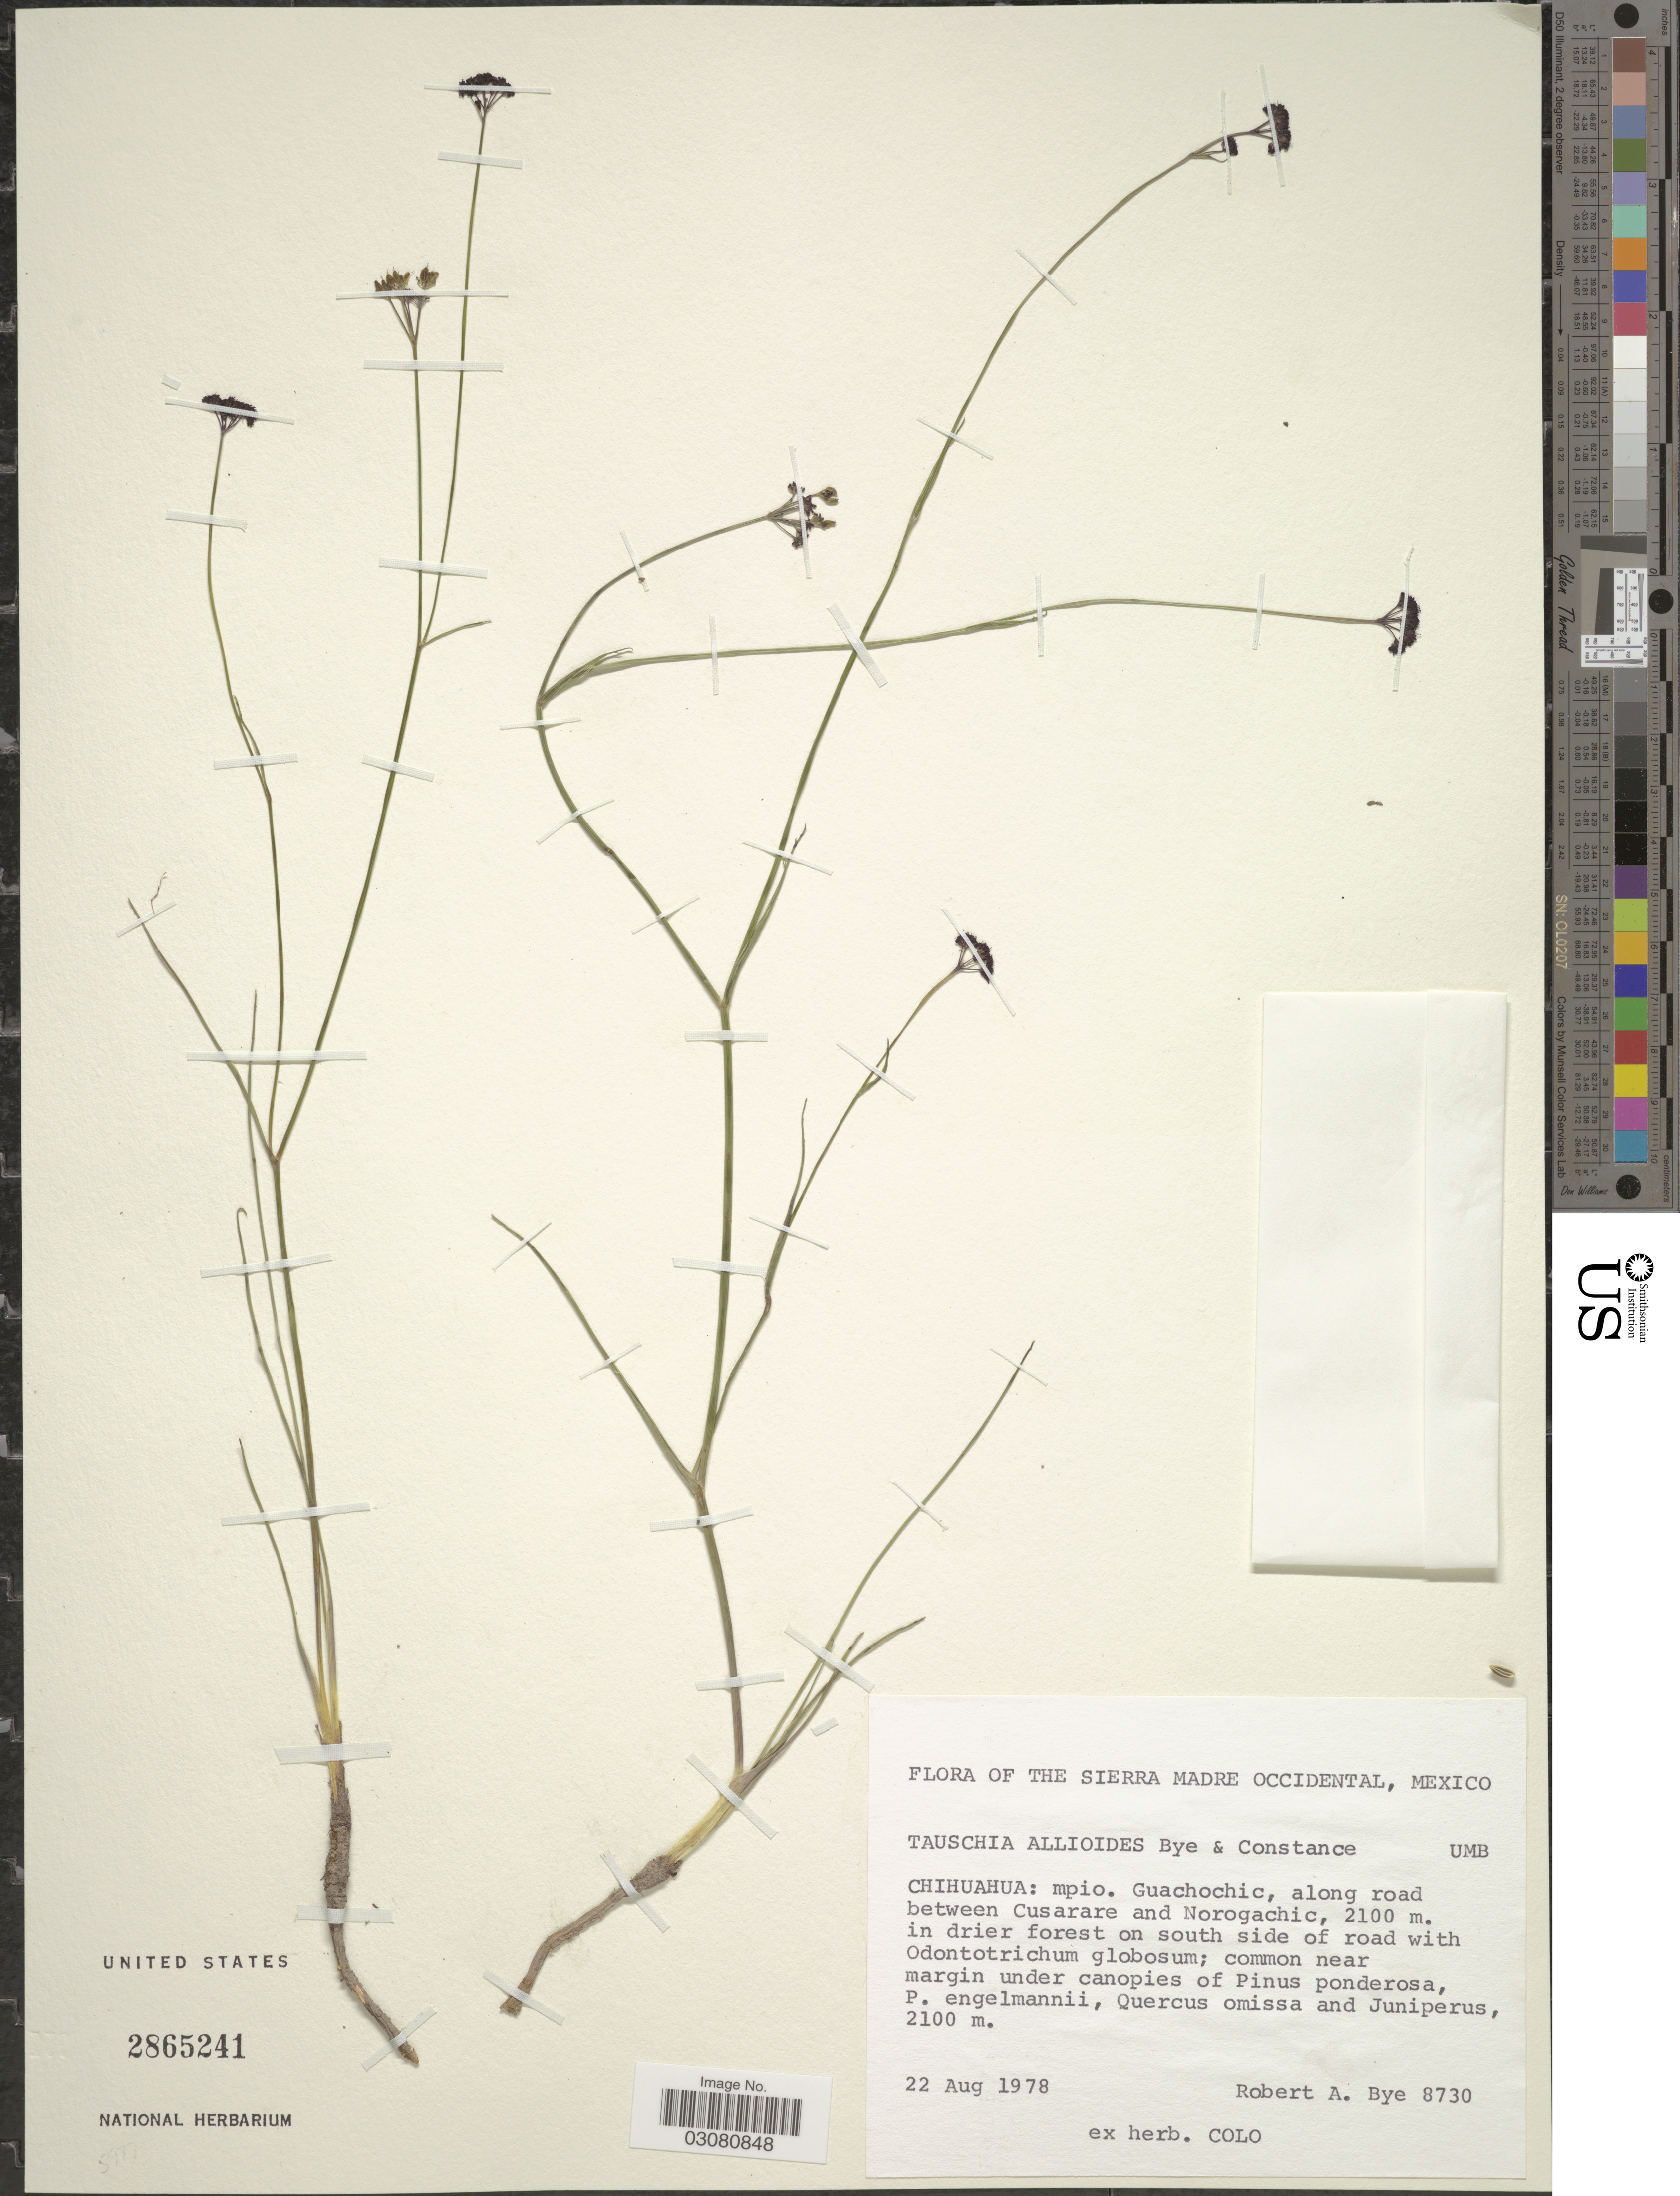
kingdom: Plantae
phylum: Tracheophyta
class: Magnoliopsida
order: Apiales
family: Apiaceae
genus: Tauschia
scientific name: Tauschia allioides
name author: Bye & Constance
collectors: R. A. Bye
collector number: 8730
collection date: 1978-08-22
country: Mexico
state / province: Chihuahua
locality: The Sierra Madre Occidental. Mpio. Guachochic, along road between Cusarare and Norogachic.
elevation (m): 2100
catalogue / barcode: US 2865241